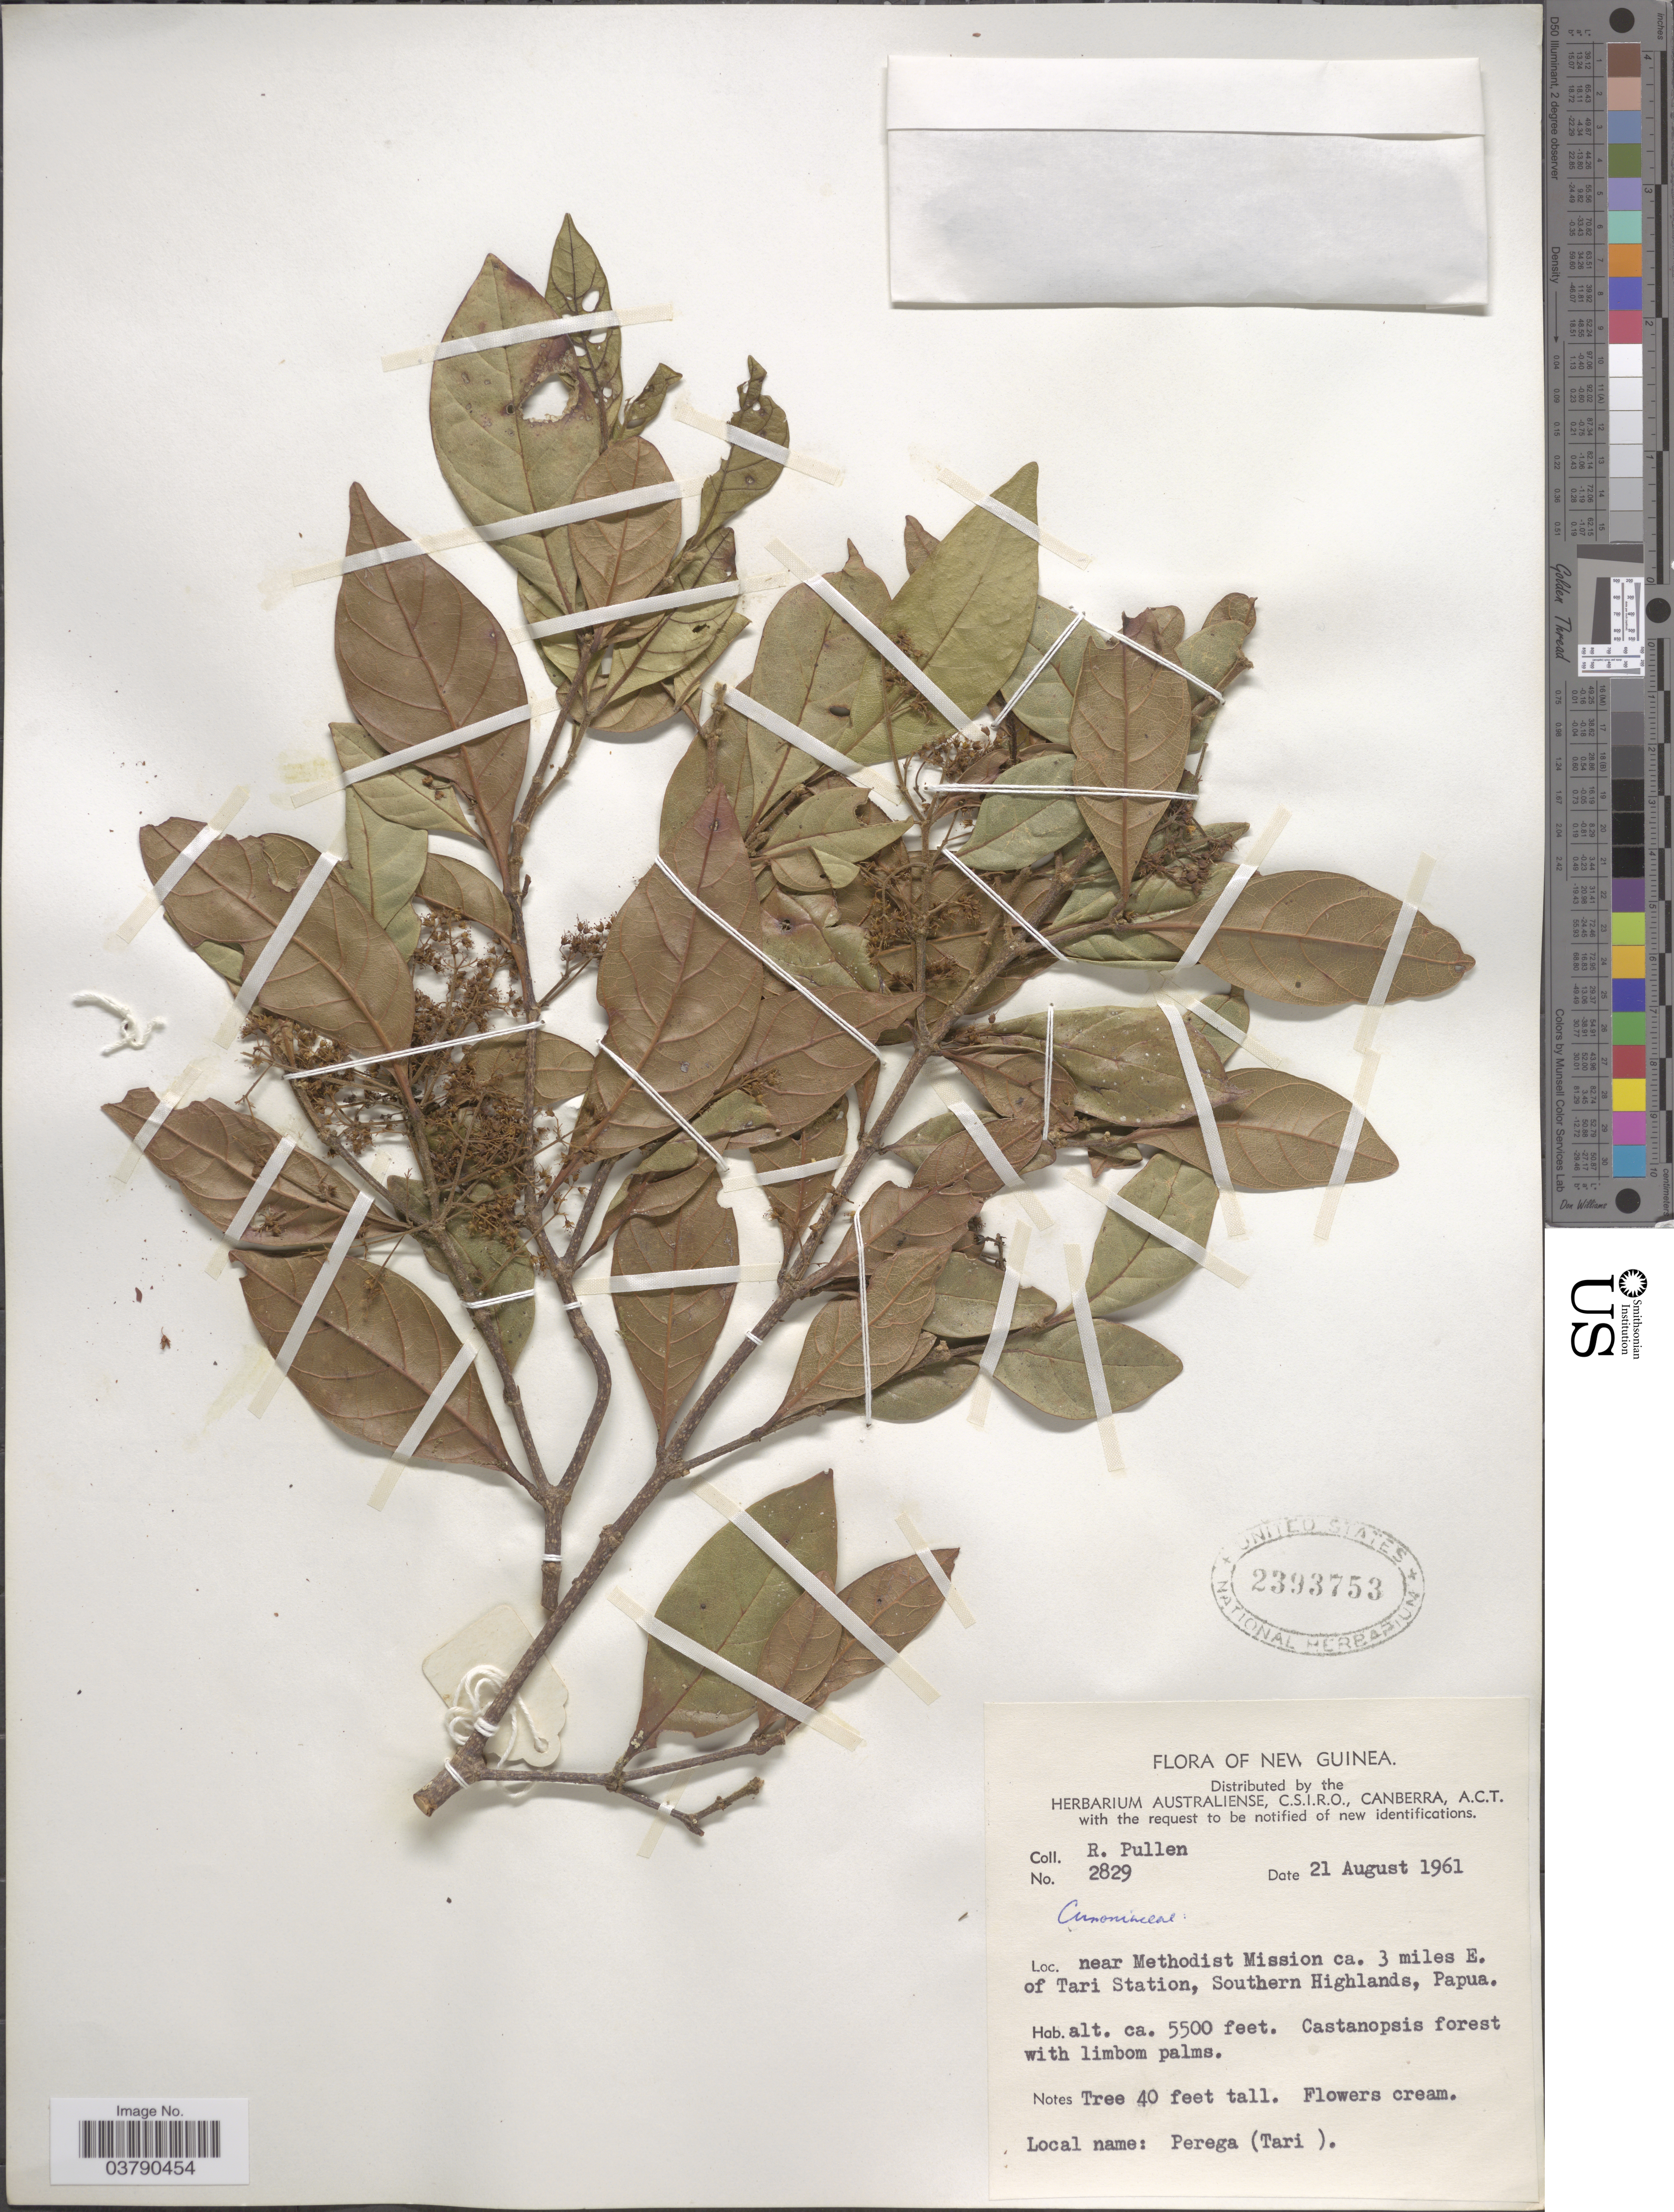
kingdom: Plantae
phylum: Tracheophyta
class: Magnoliopsida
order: Oxalidales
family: Cunoniaceae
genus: Spiraeanthemum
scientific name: Spiraeanthemum parvifolium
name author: Schltr.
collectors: R. Pullen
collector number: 2829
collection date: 1961-08-21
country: Papua New Guinea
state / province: Southern Highlands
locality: New Guinea. Near Methodist Mission ca. 3 miles E. of Tari Station, Papua.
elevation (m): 1676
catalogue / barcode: US 2393753